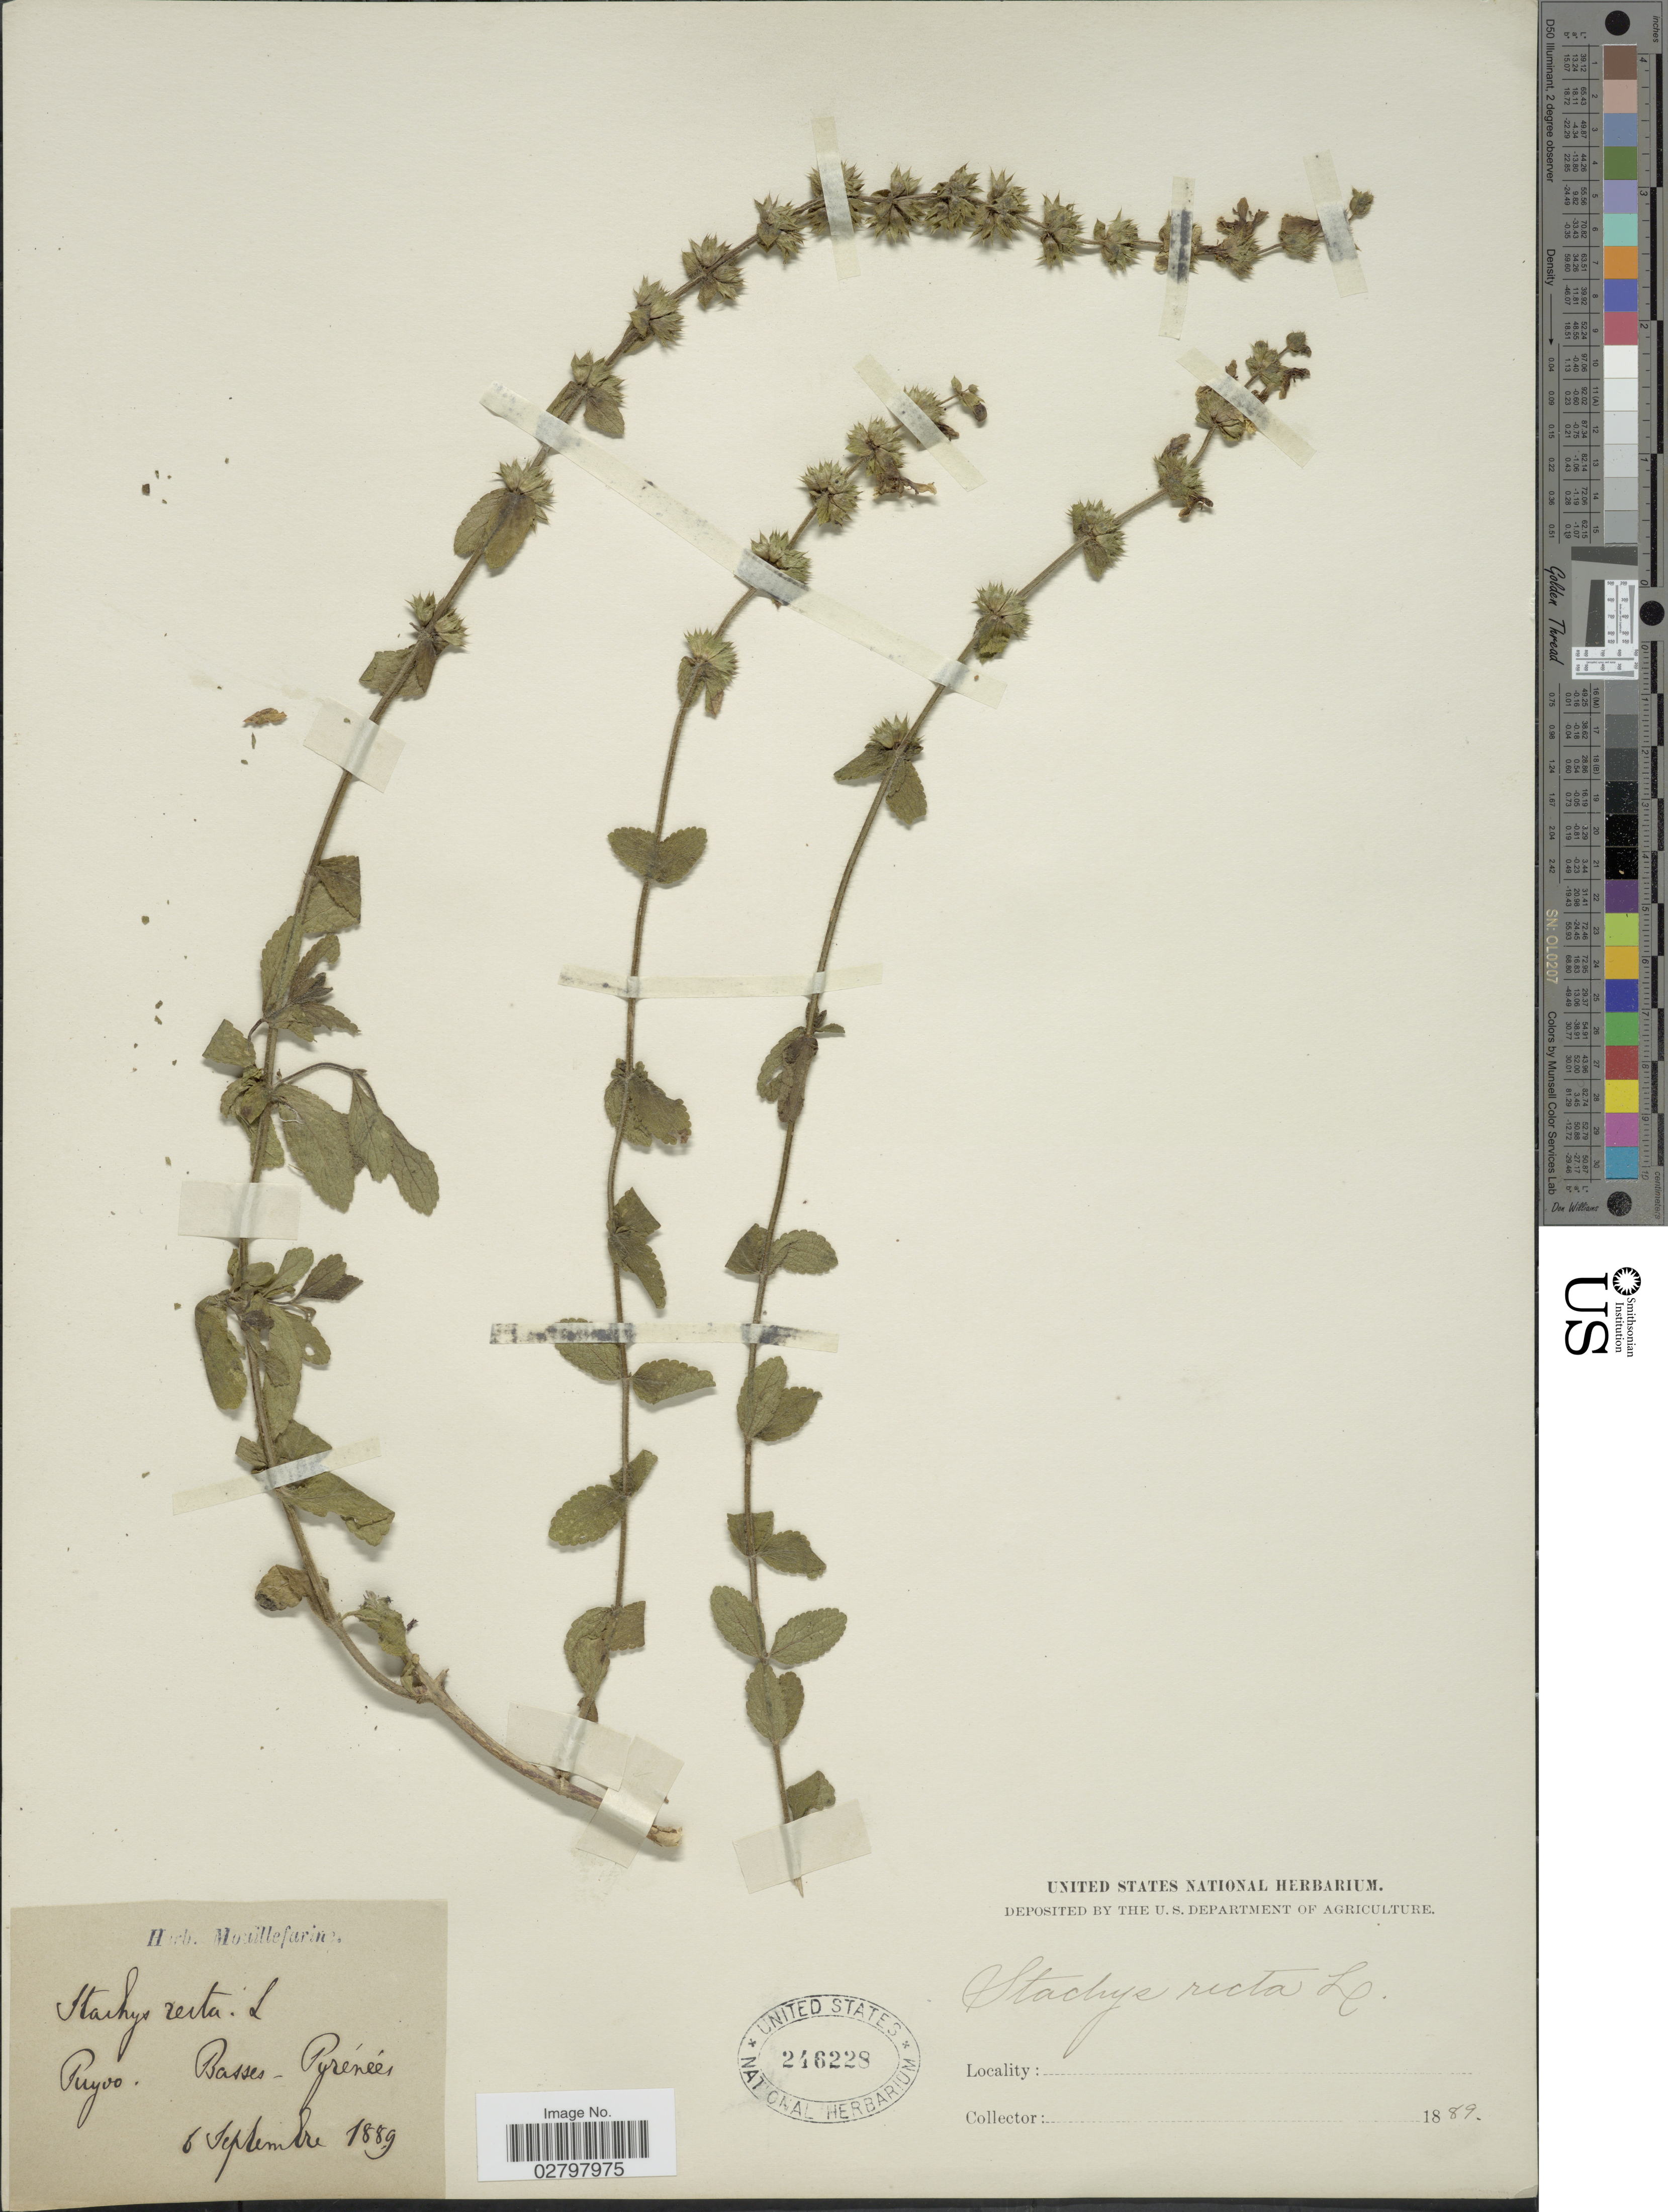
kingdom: Plantae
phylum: Tracheophyta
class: Magnoliopsida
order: Lamiales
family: Lamiaceae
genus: Stachys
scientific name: Stachys recta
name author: L.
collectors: ex herb. Mouillefarine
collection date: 1889-09-06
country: France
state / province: Nouvelle-Aquitaine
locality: Puyvo. Basses-Pyréneés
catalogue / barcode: US 246228